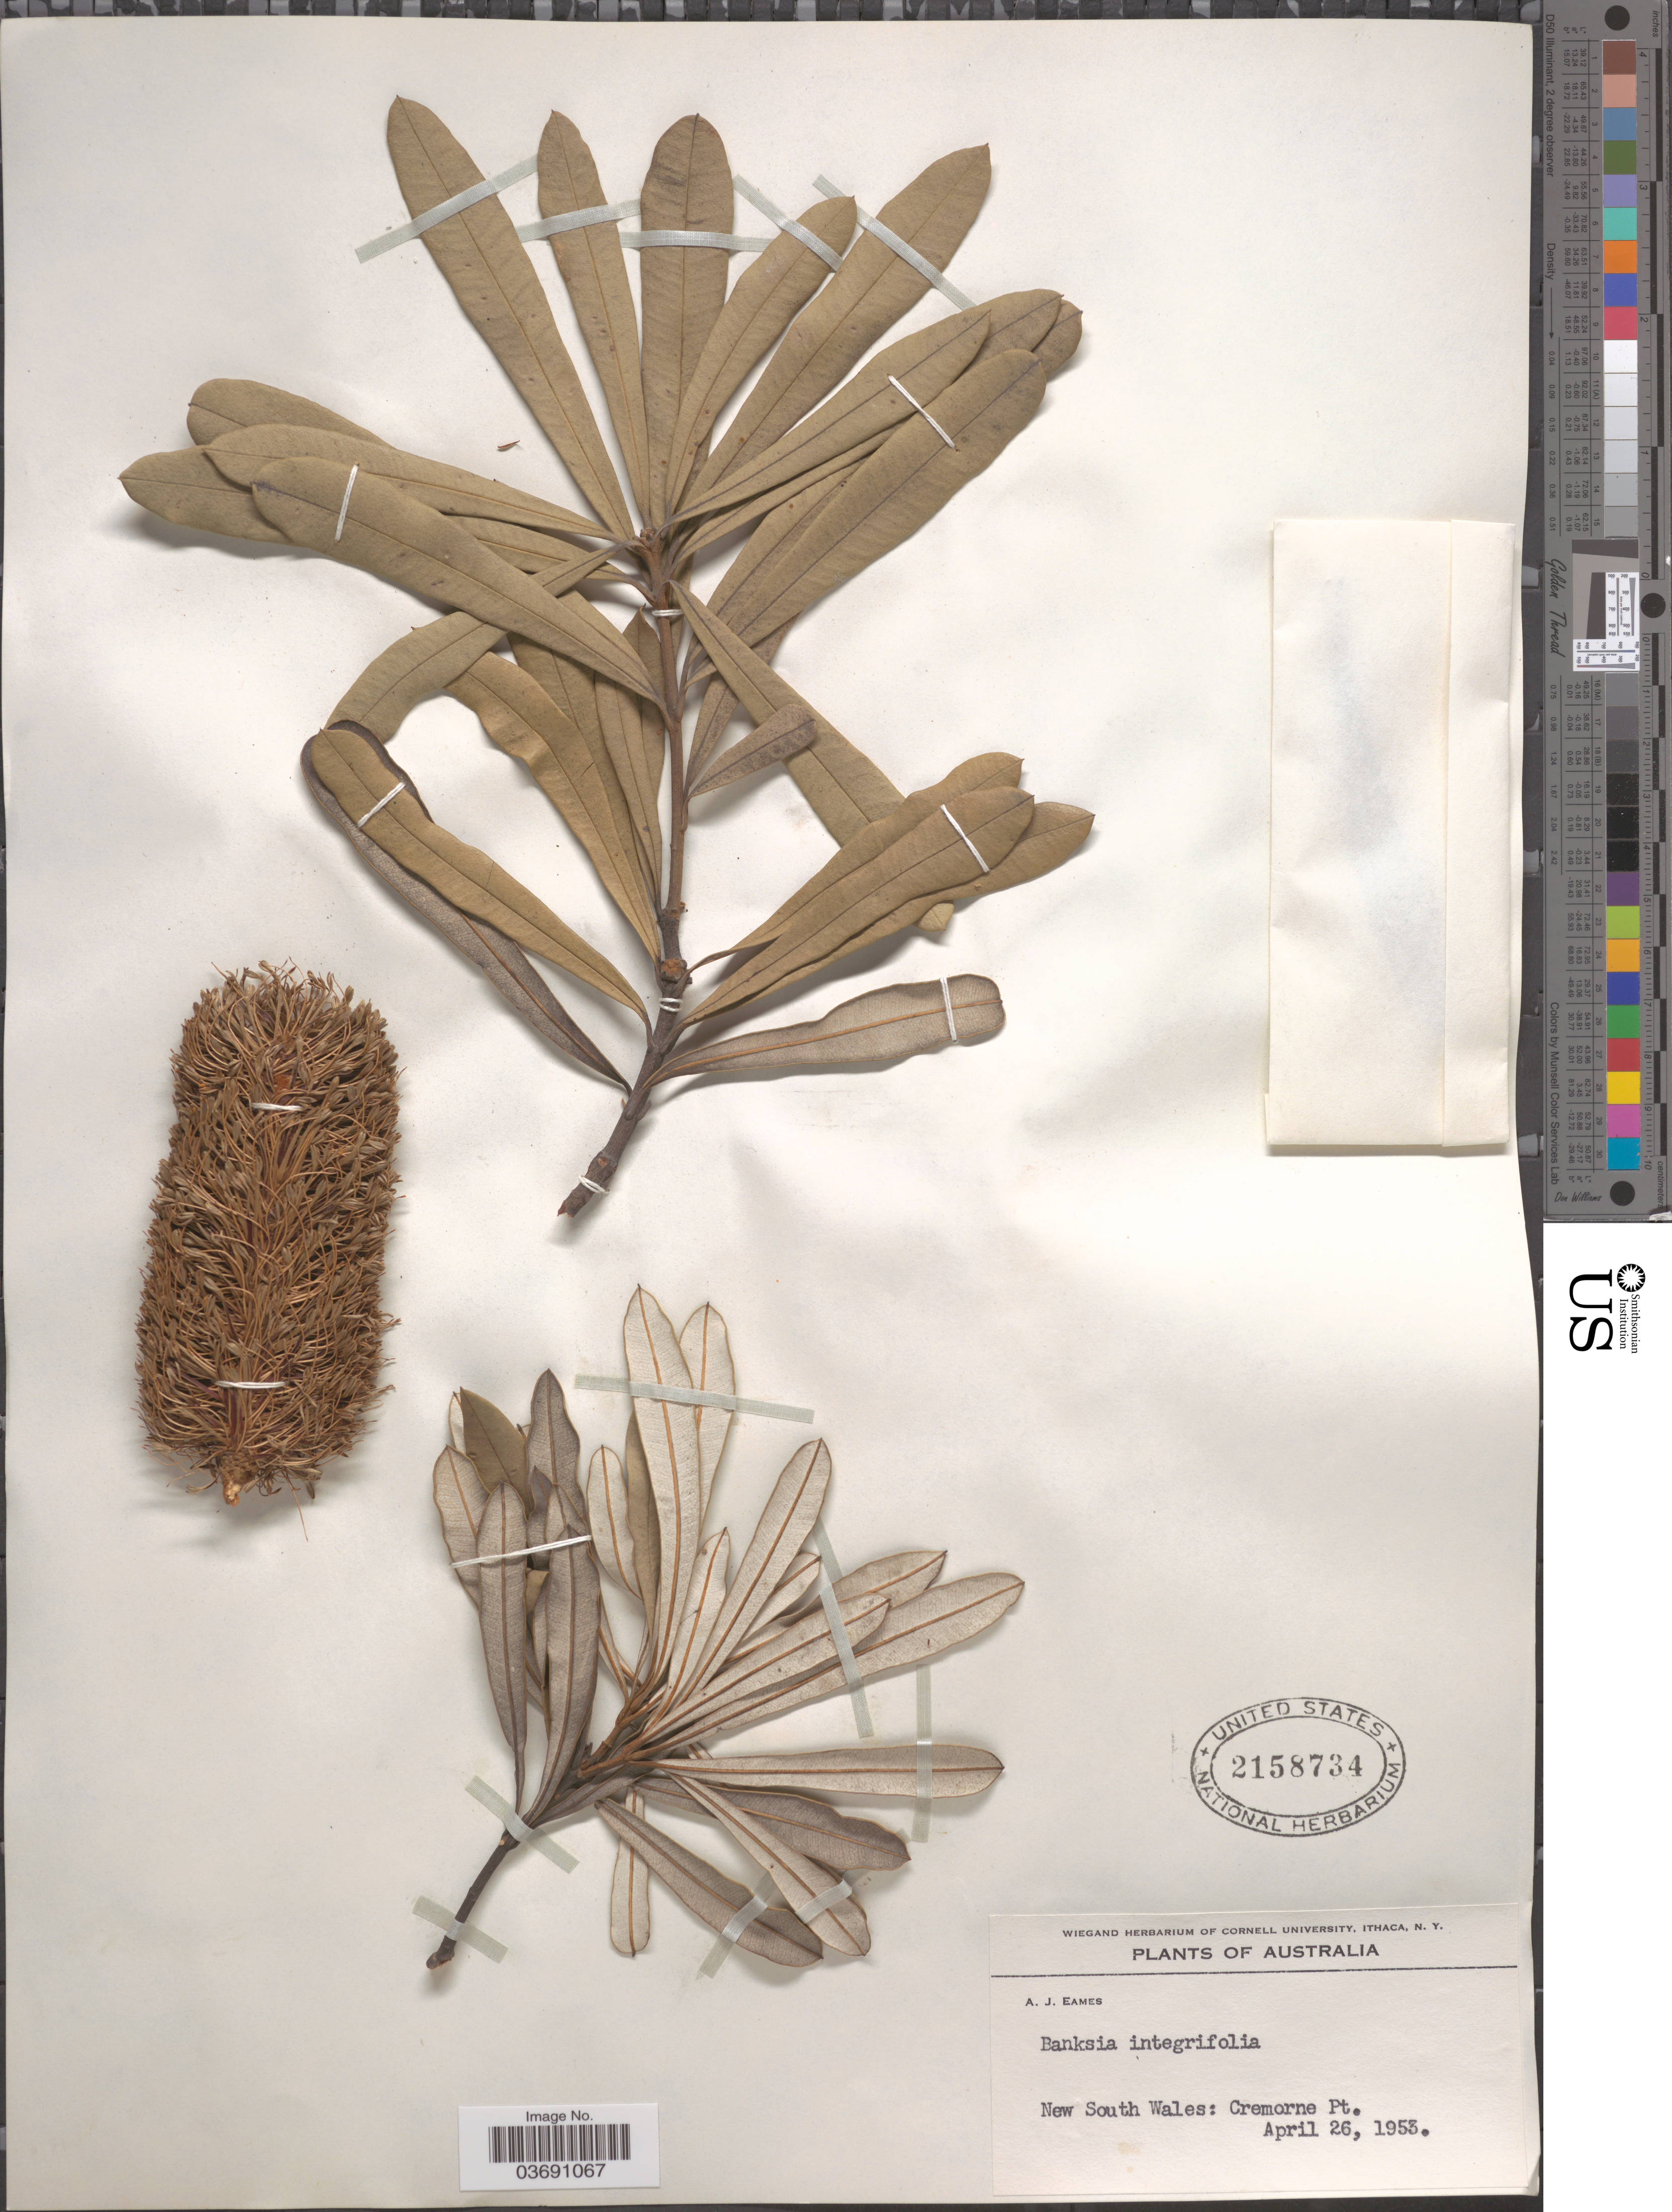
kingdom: Plantae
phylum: Tracheophyta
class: Magnoliopsida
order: Proteales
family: Proteaceae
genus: Banksia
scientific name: Banksia integrifolia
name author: L. f.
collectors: A. J. Eames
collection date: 1953-04-26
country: Australia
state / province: New South Wales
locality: Cremorne Pt.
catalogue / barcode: US 2158734